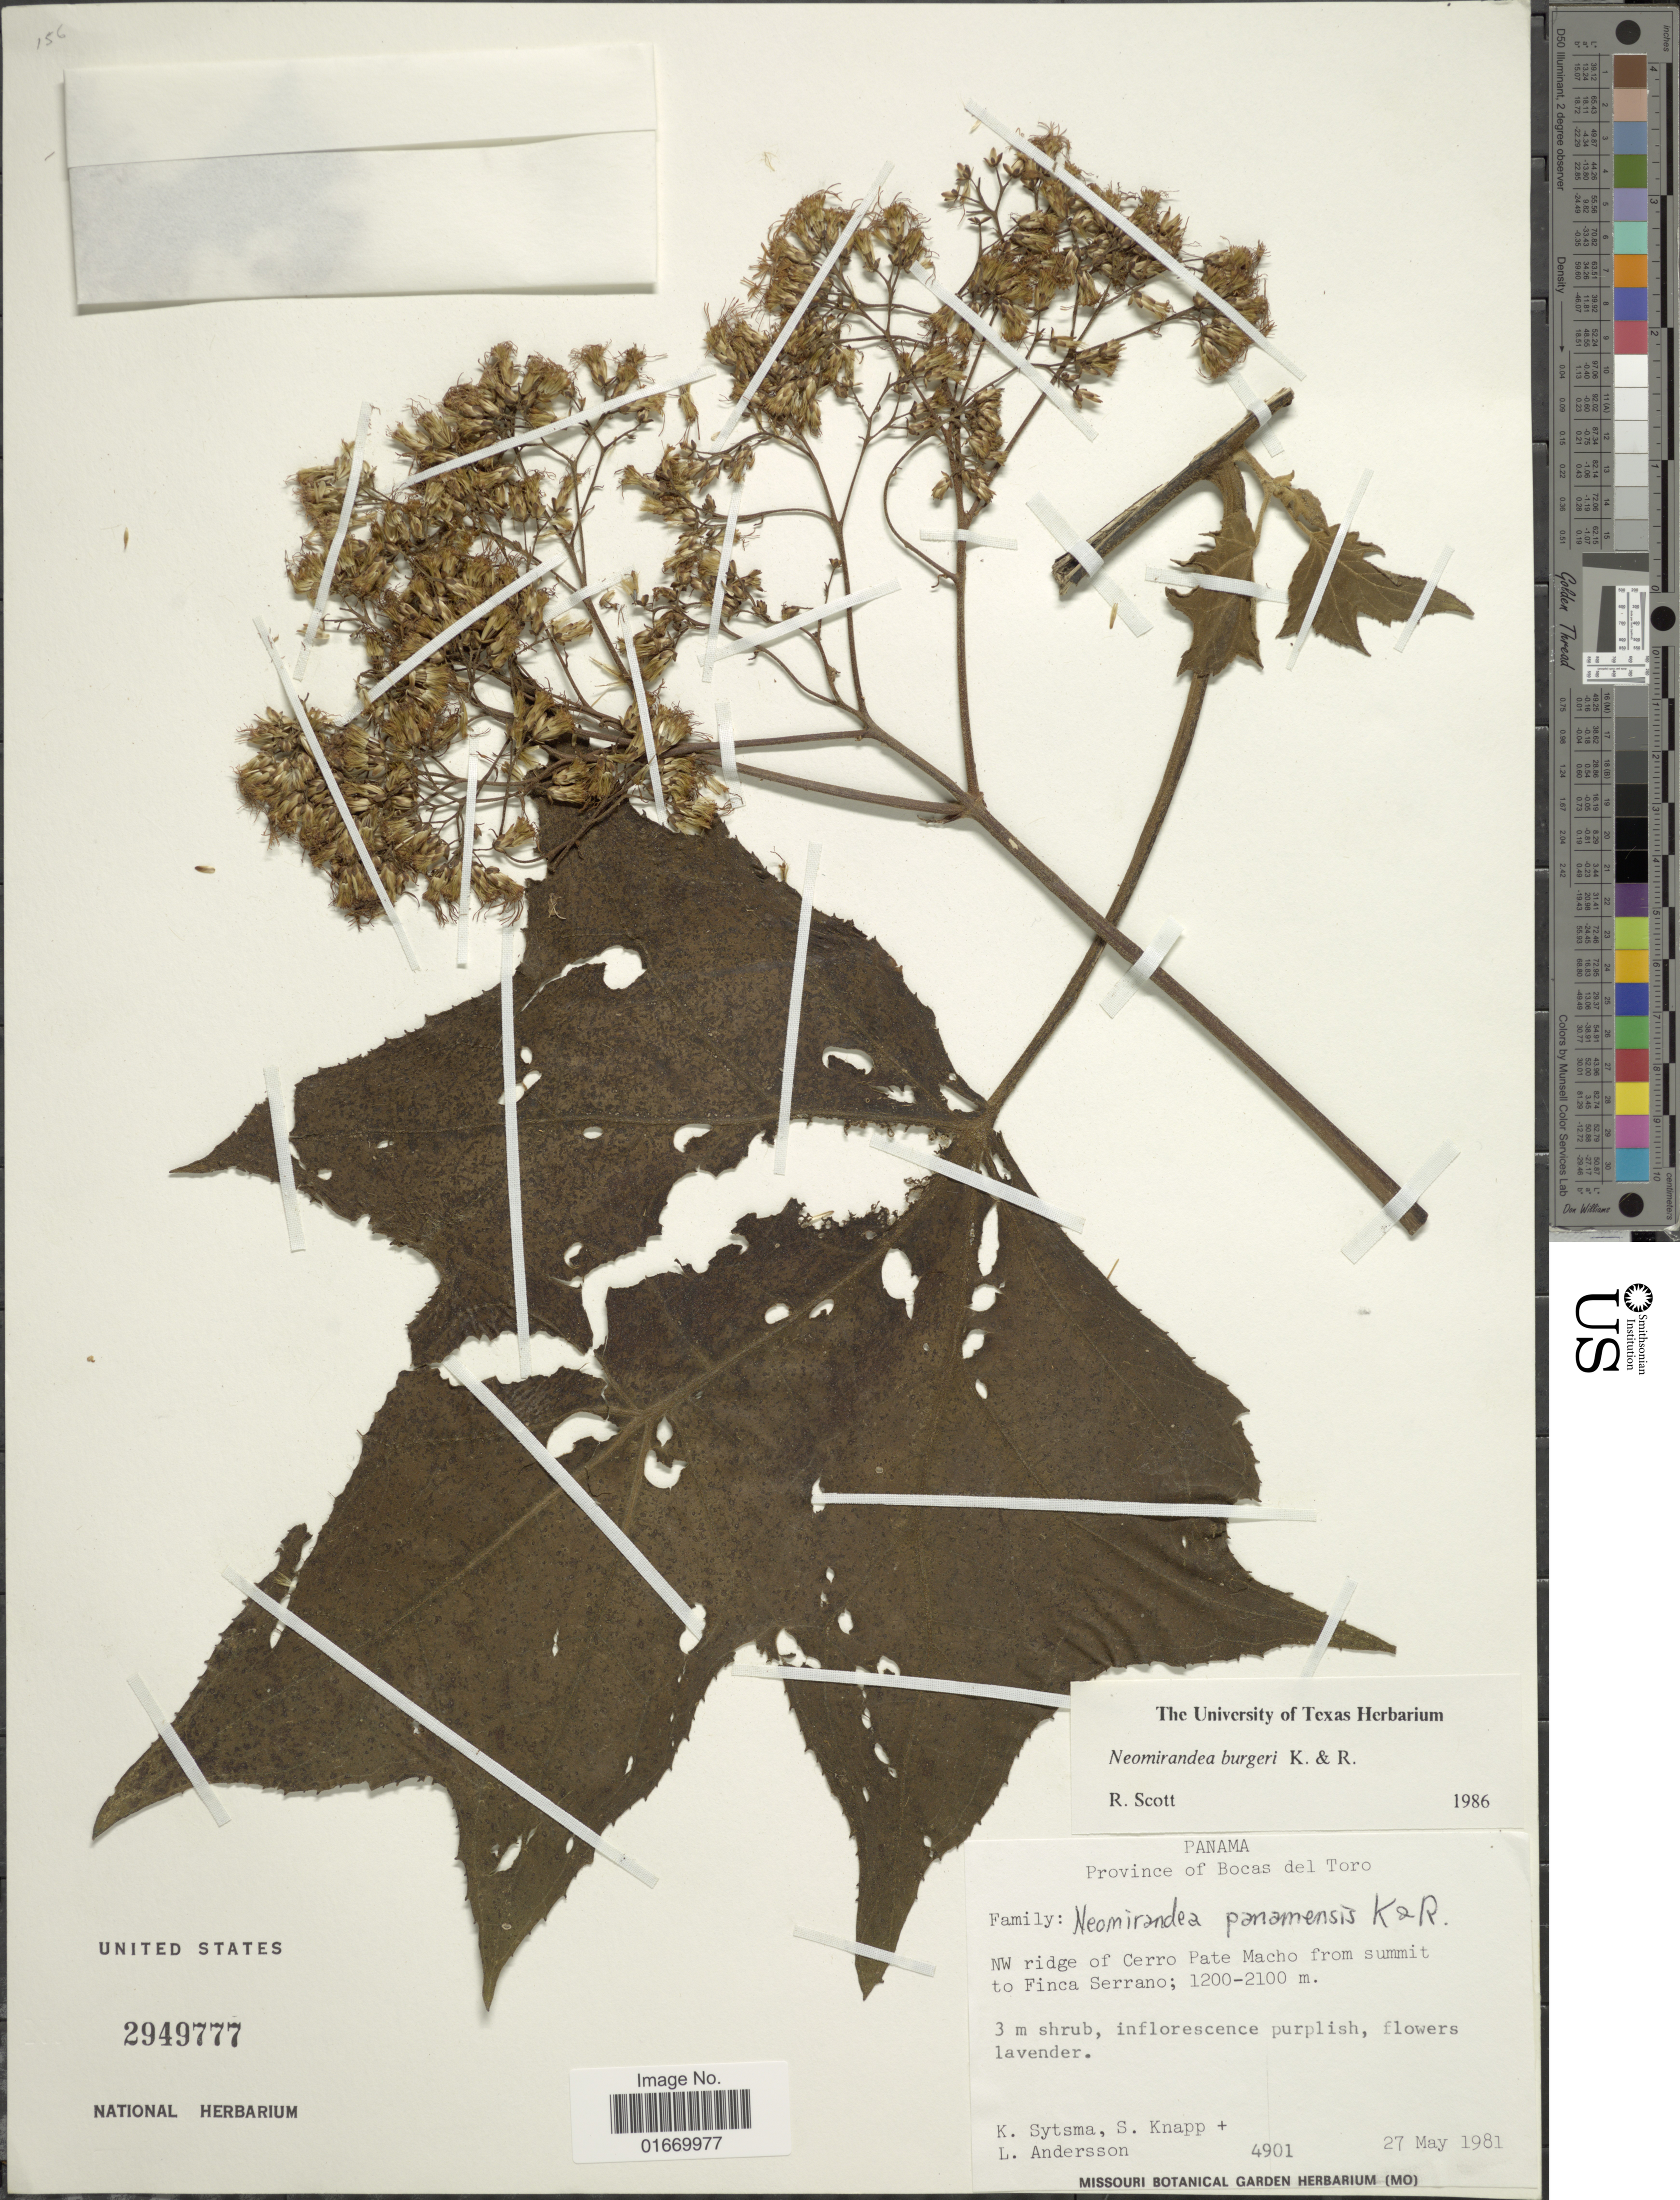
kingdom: Plantae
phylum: Tracheophyta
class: Magnoliopsida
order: Asterales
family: Asteraceae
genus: Neomirandea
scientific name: Neomirandea folsomiana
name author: M.O. Dillon & D'Arcy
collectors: K. J. Sytsma, S. Knapp & L. Andersson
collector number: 4901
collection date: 1981-05-27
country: Panama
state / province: Bocas del Toro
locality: NW ridge of Cerro Pate Macho from summit to Finca Serrano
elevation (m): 1200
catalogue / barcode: US 2949777